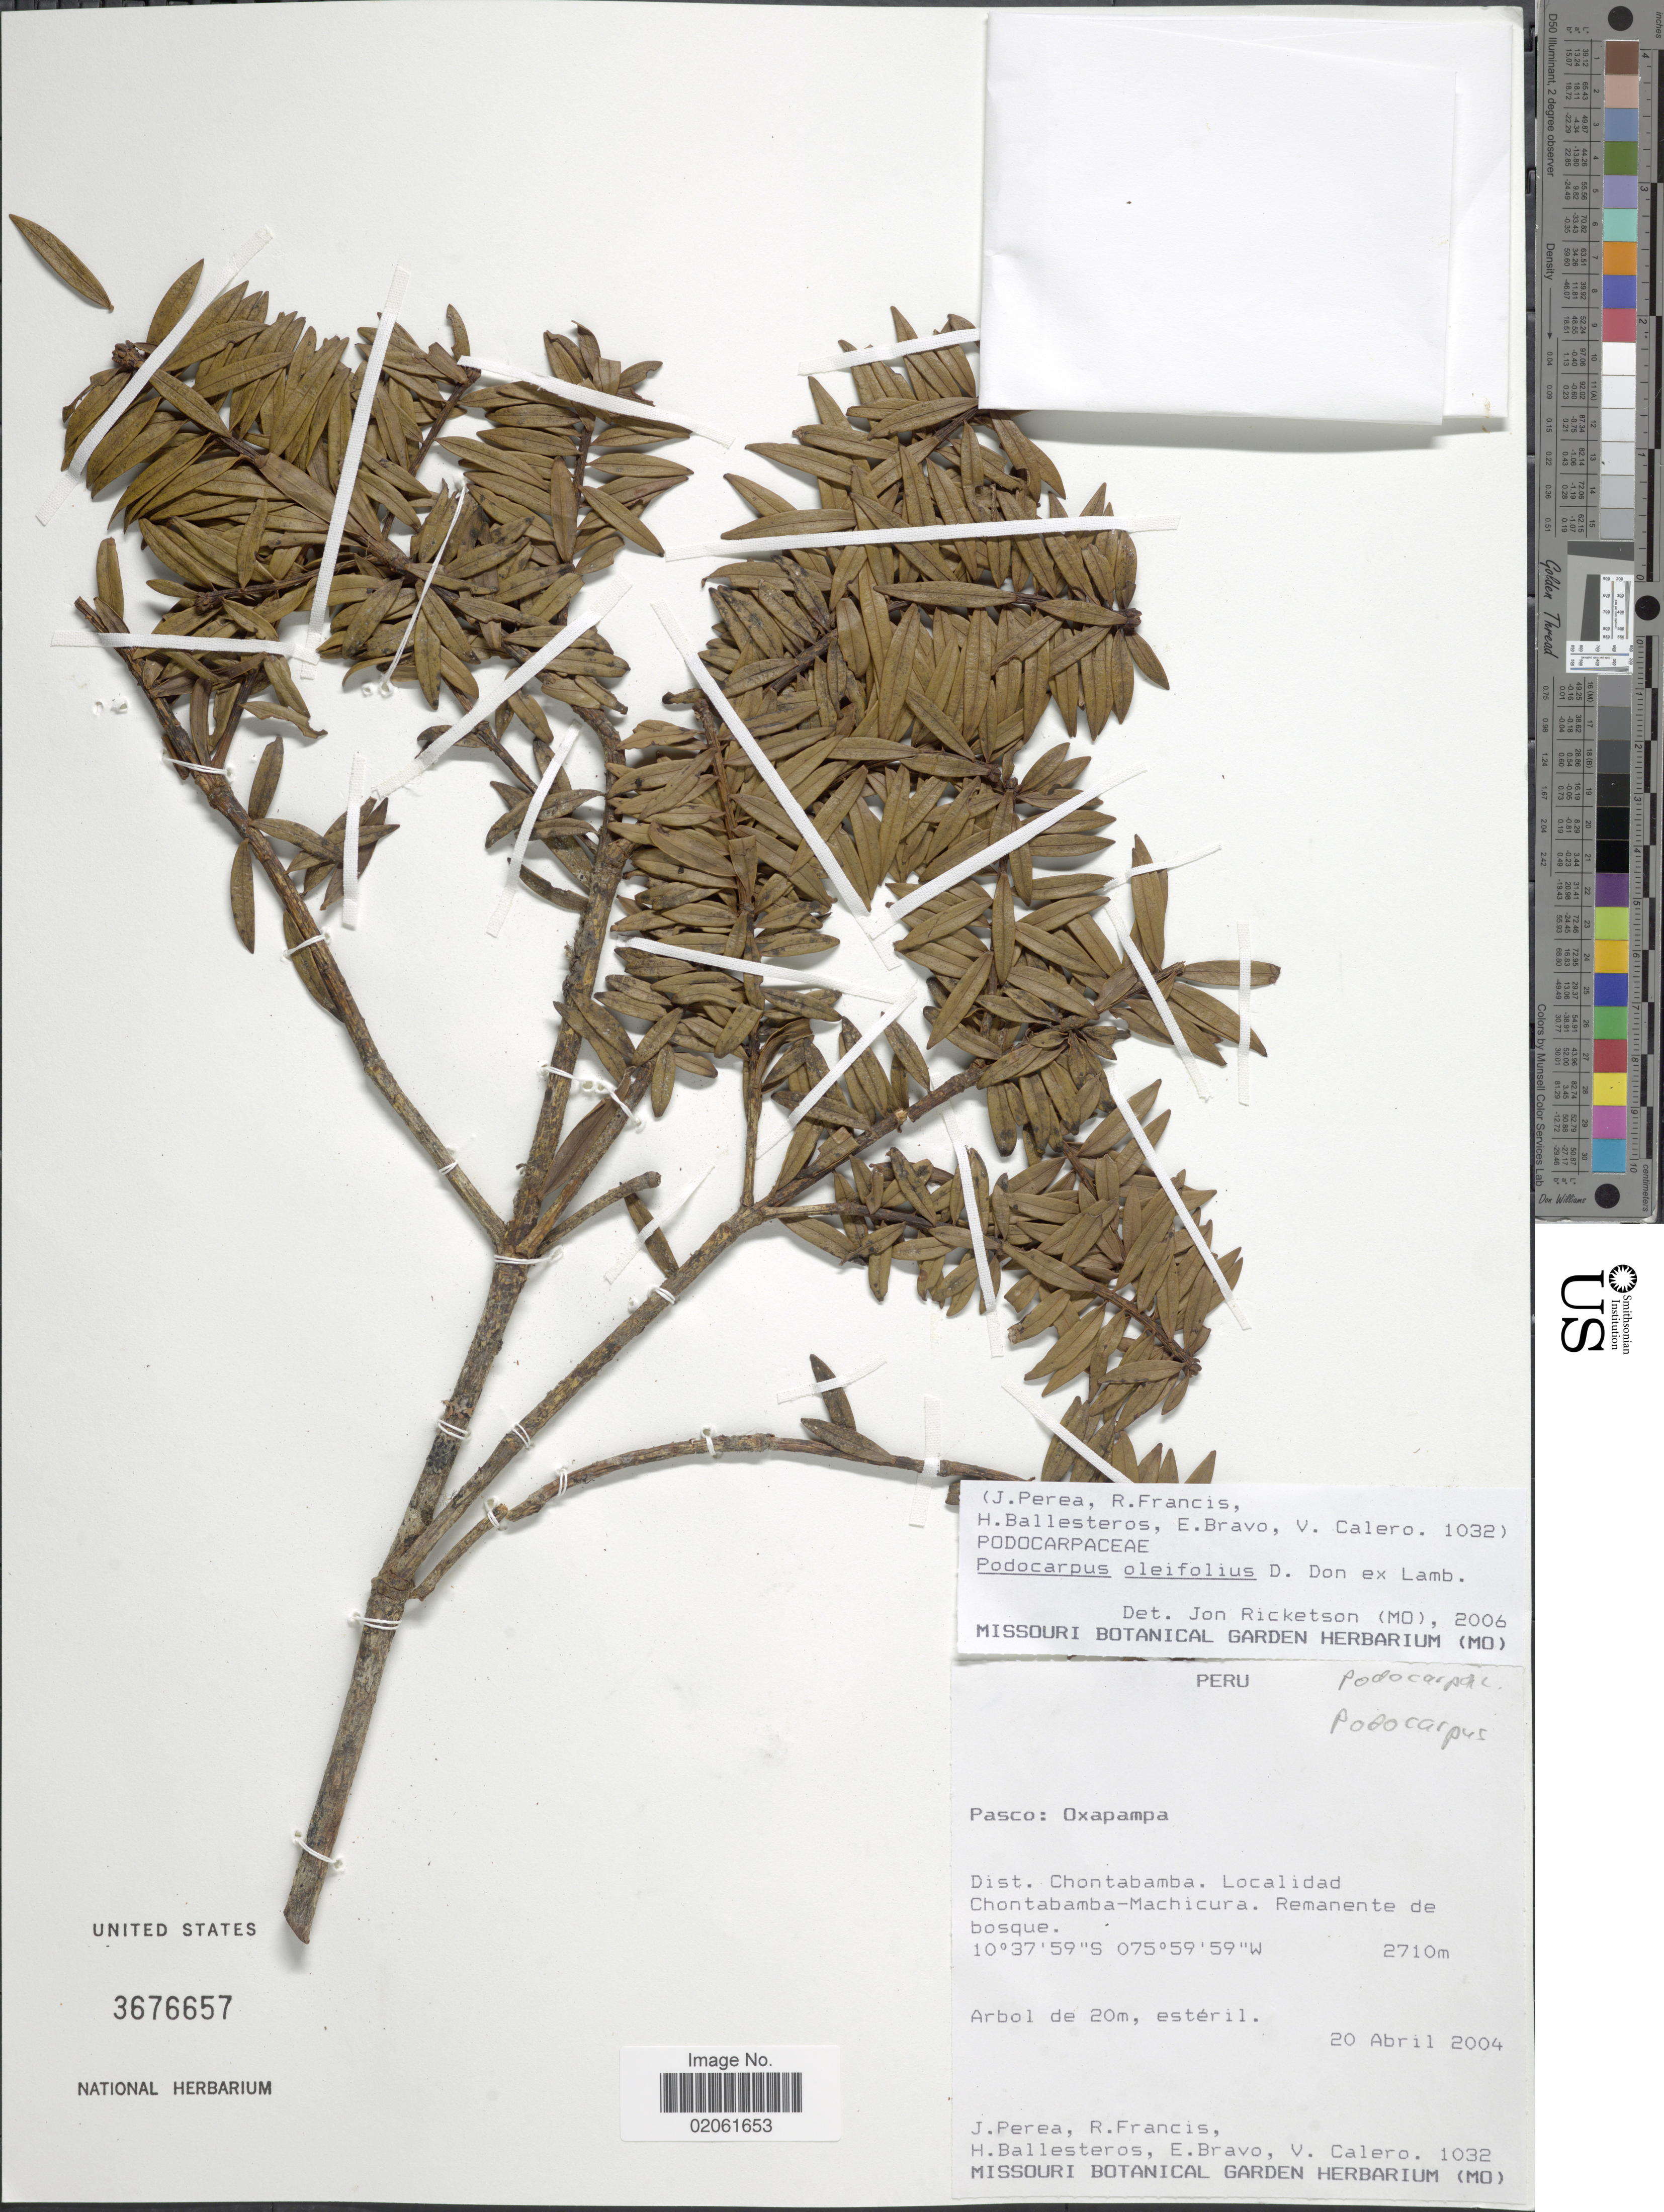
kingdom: Plantae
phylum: Tracheophyta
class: Pinopsida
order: Pinales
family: Podocarpaceae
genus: Podocarpus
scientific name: Podocarpus oleifolius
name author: D. Don ex Lamb.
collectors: J. Perea, R. Francis, H. Ballesteros, E. Bravo & V. Calero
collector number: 1032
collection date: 2004-04-20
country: Peru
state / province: Pasco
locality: Oxapampa, Dist. Chontabamba. Localidad Chontabamba-Machicura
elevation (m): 2710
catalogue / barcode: US 3676657